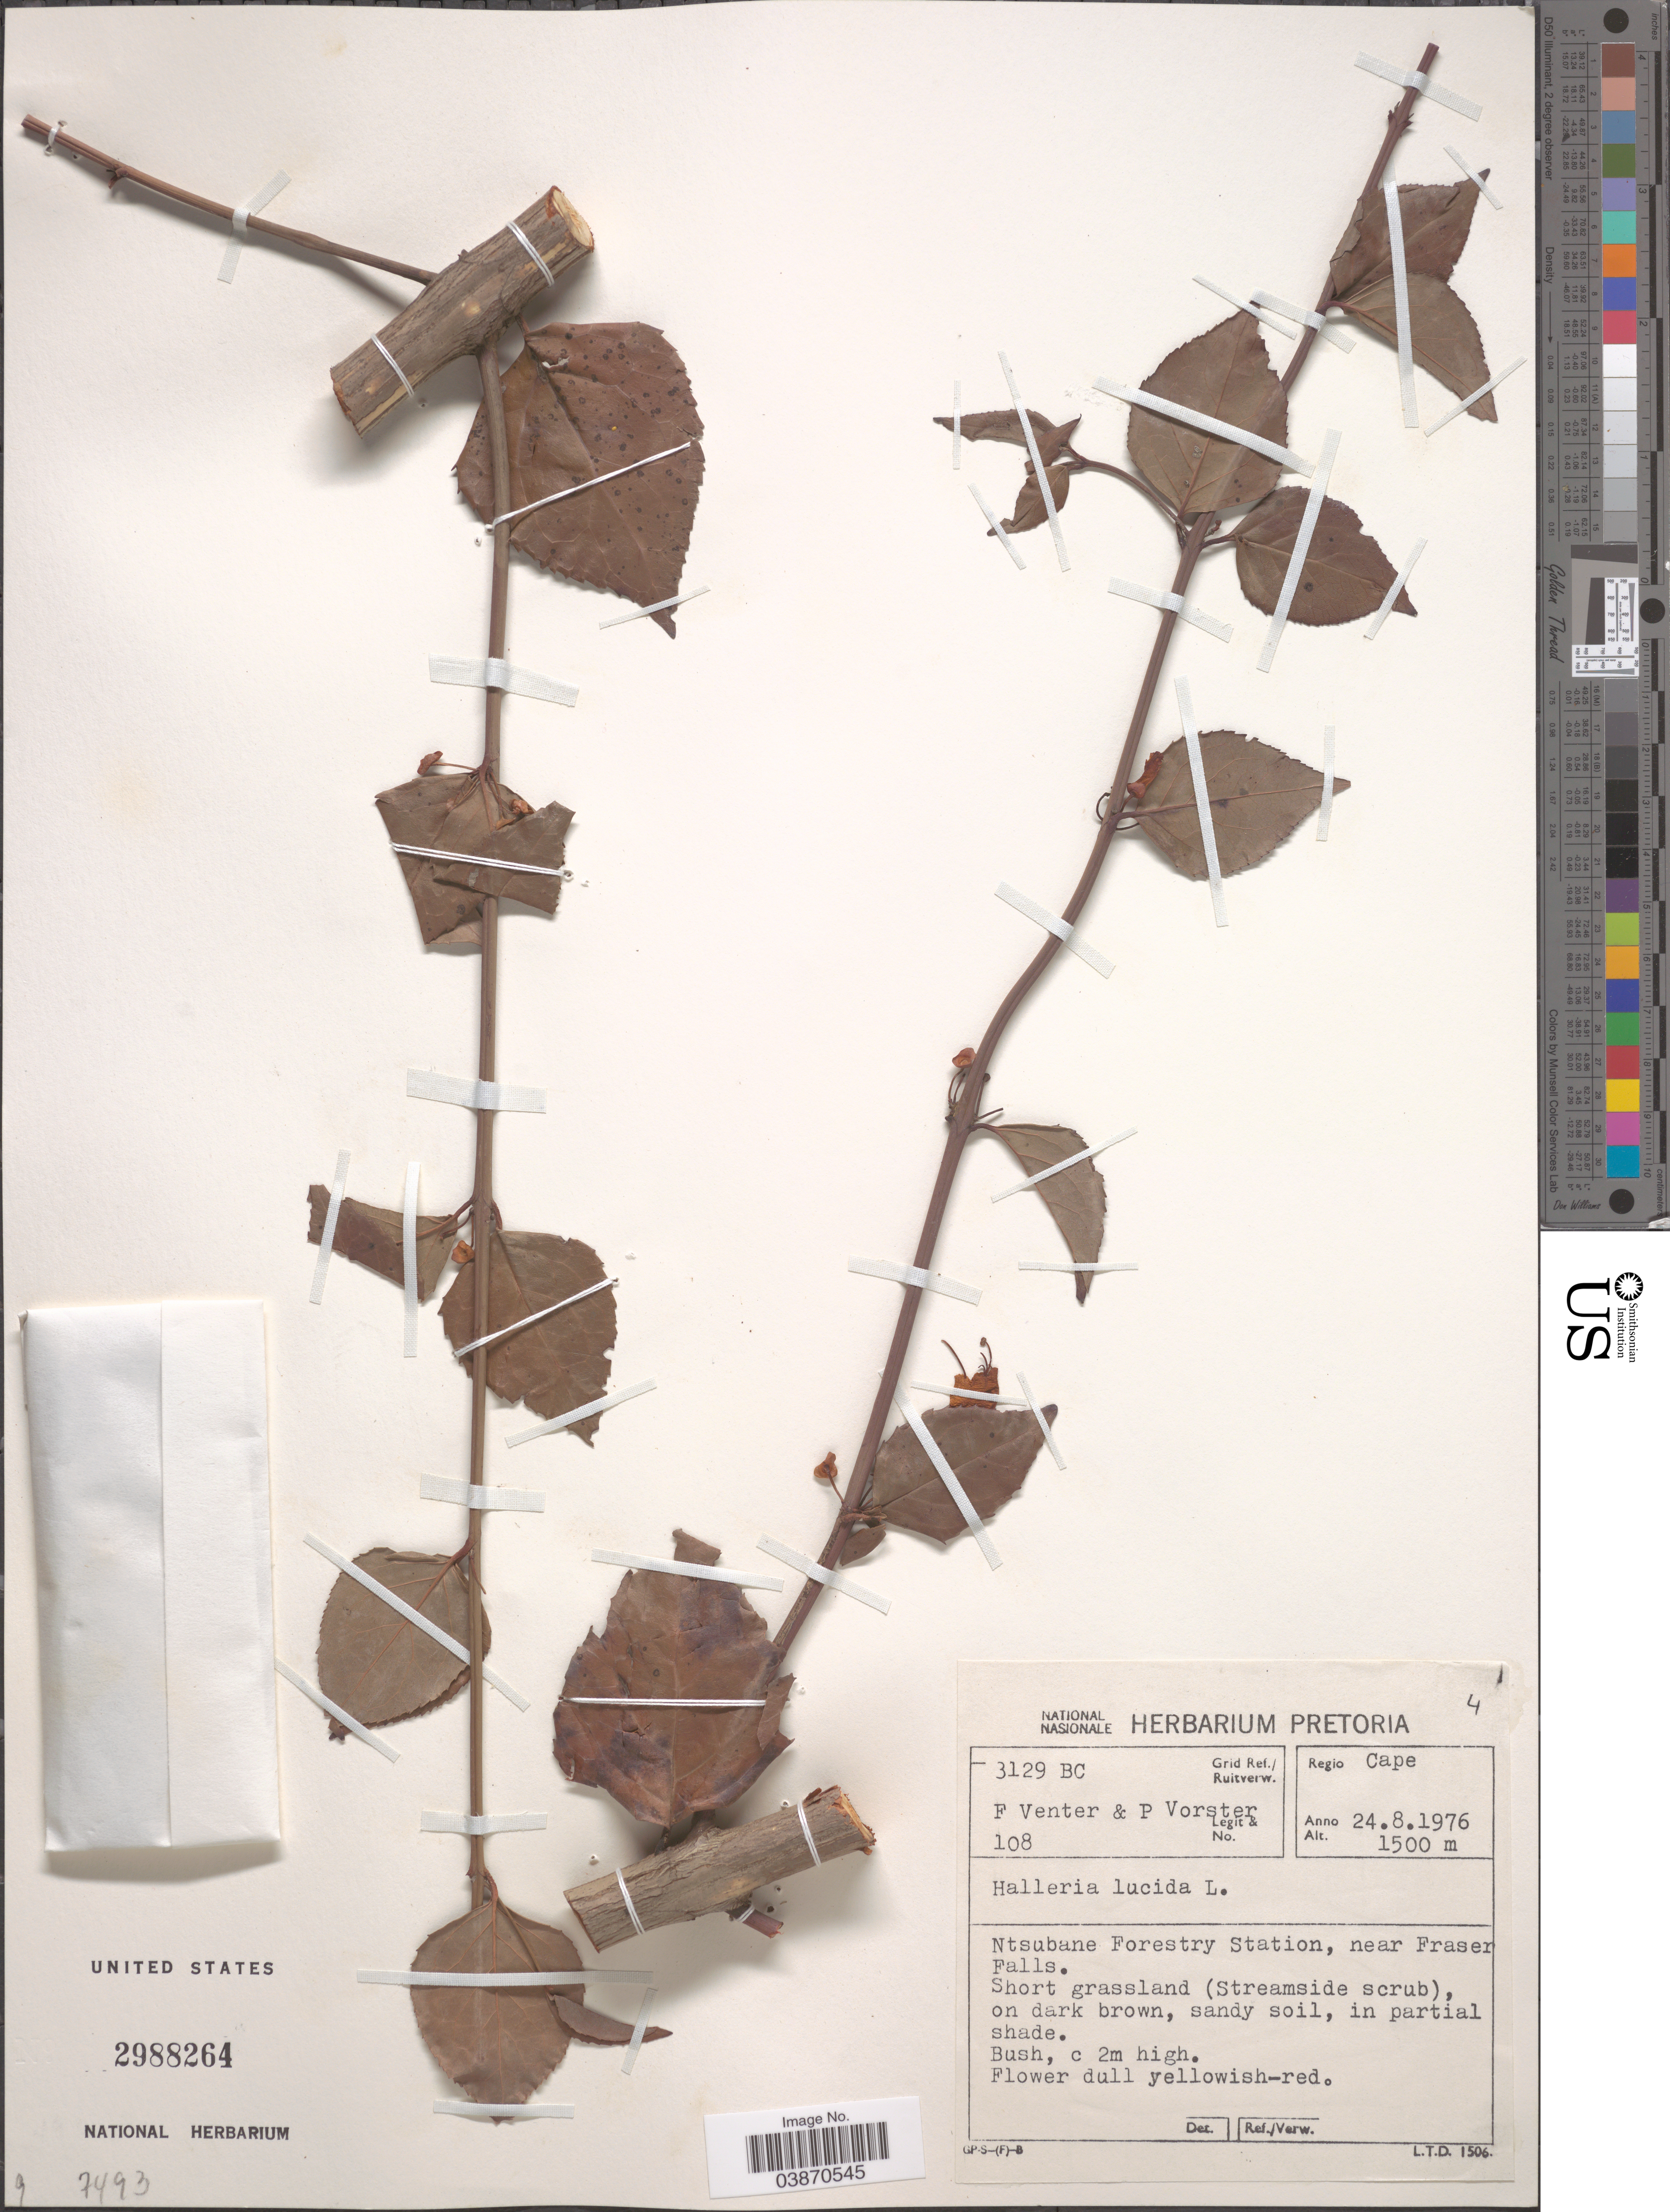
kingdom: Plantae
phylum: Tracheophyta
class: Magnoliopsida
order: Lamiales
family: Stilbaceae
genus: Halleria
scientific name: Halleria lucida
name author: L.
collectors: F. Venter & P. Vorster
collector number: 108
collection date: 1976-08-24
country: South Africa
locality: Regio Cape. Grid Ref./ Ruitverw. 3129BC. Ntsubane Forestry Station, near Fraser Falls.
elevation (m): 1500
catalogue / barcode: US 2988264